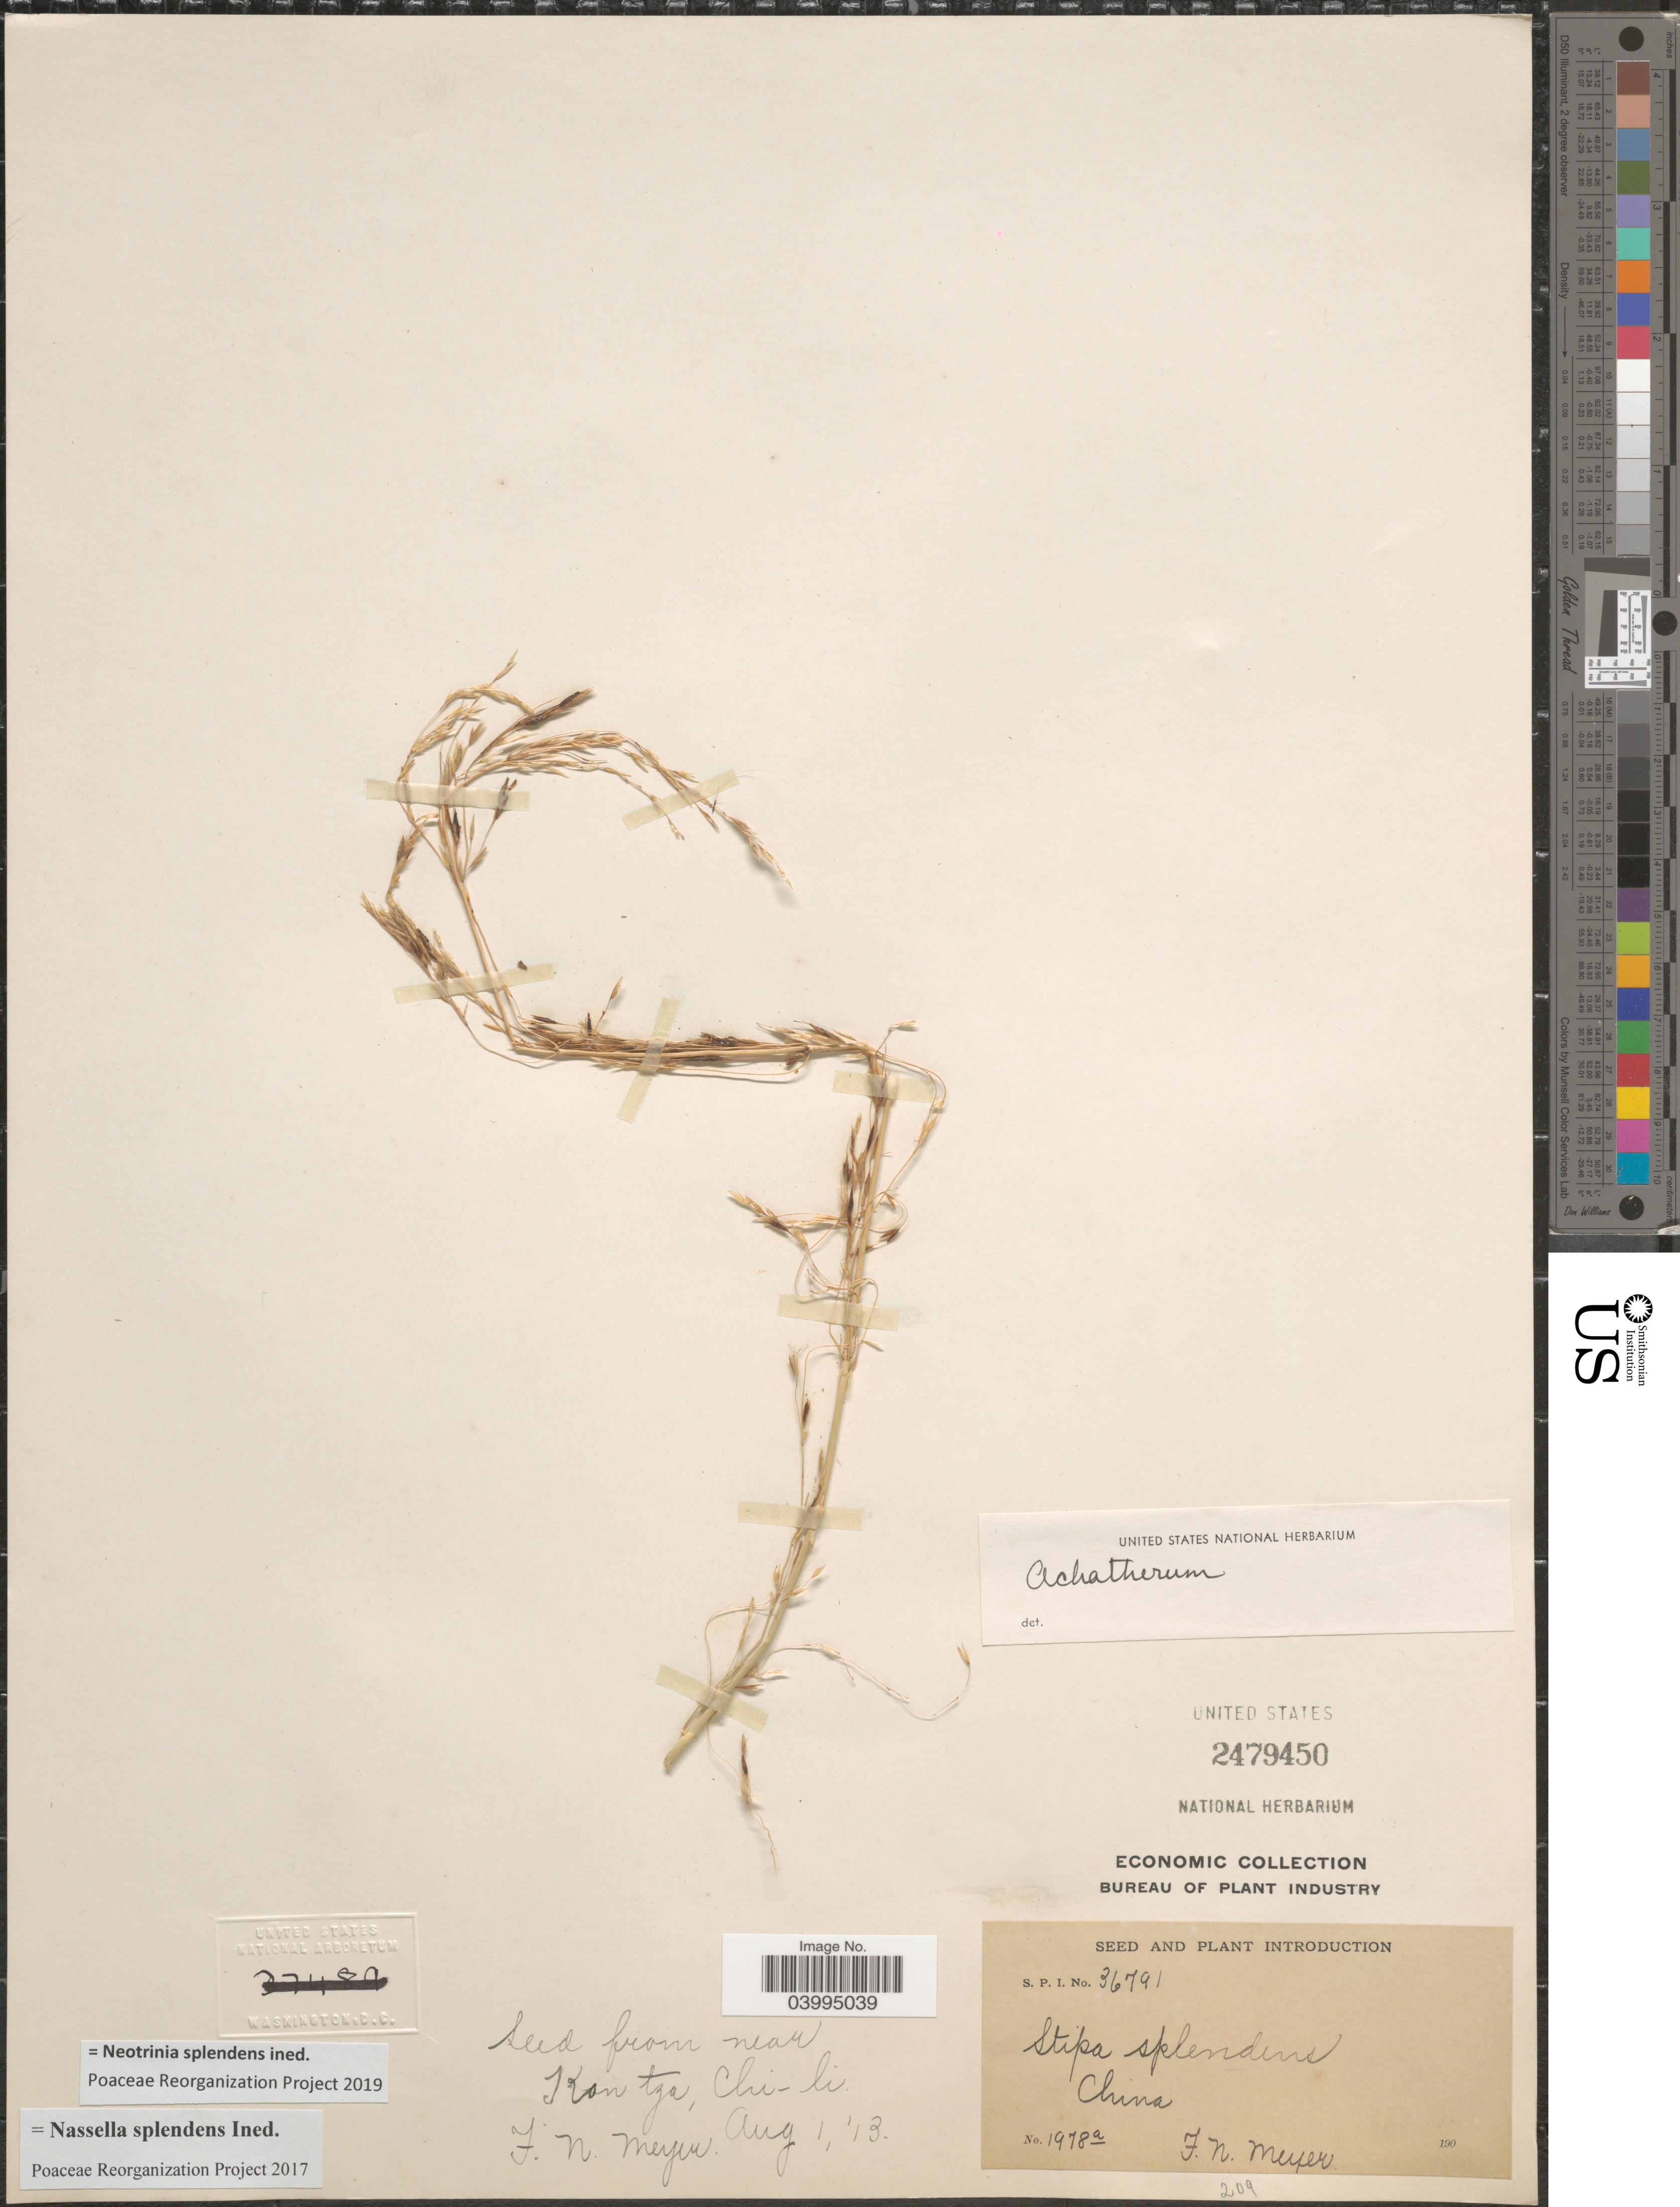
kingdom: Plantae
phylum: Tracheophyta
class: Liliopsida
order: Poales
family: Poaceae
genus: Neotrinia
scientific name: Neotrinia splendens (Trin.) M. Nobis, P.D. Gudkova & A. Nowak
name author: (Trin.)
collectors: F. N. Meyer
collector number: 1978a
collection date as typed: Transcribed d/m/y: 1/8/13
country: China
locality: Kon tza, Chi-li.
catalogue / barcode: US 2479450